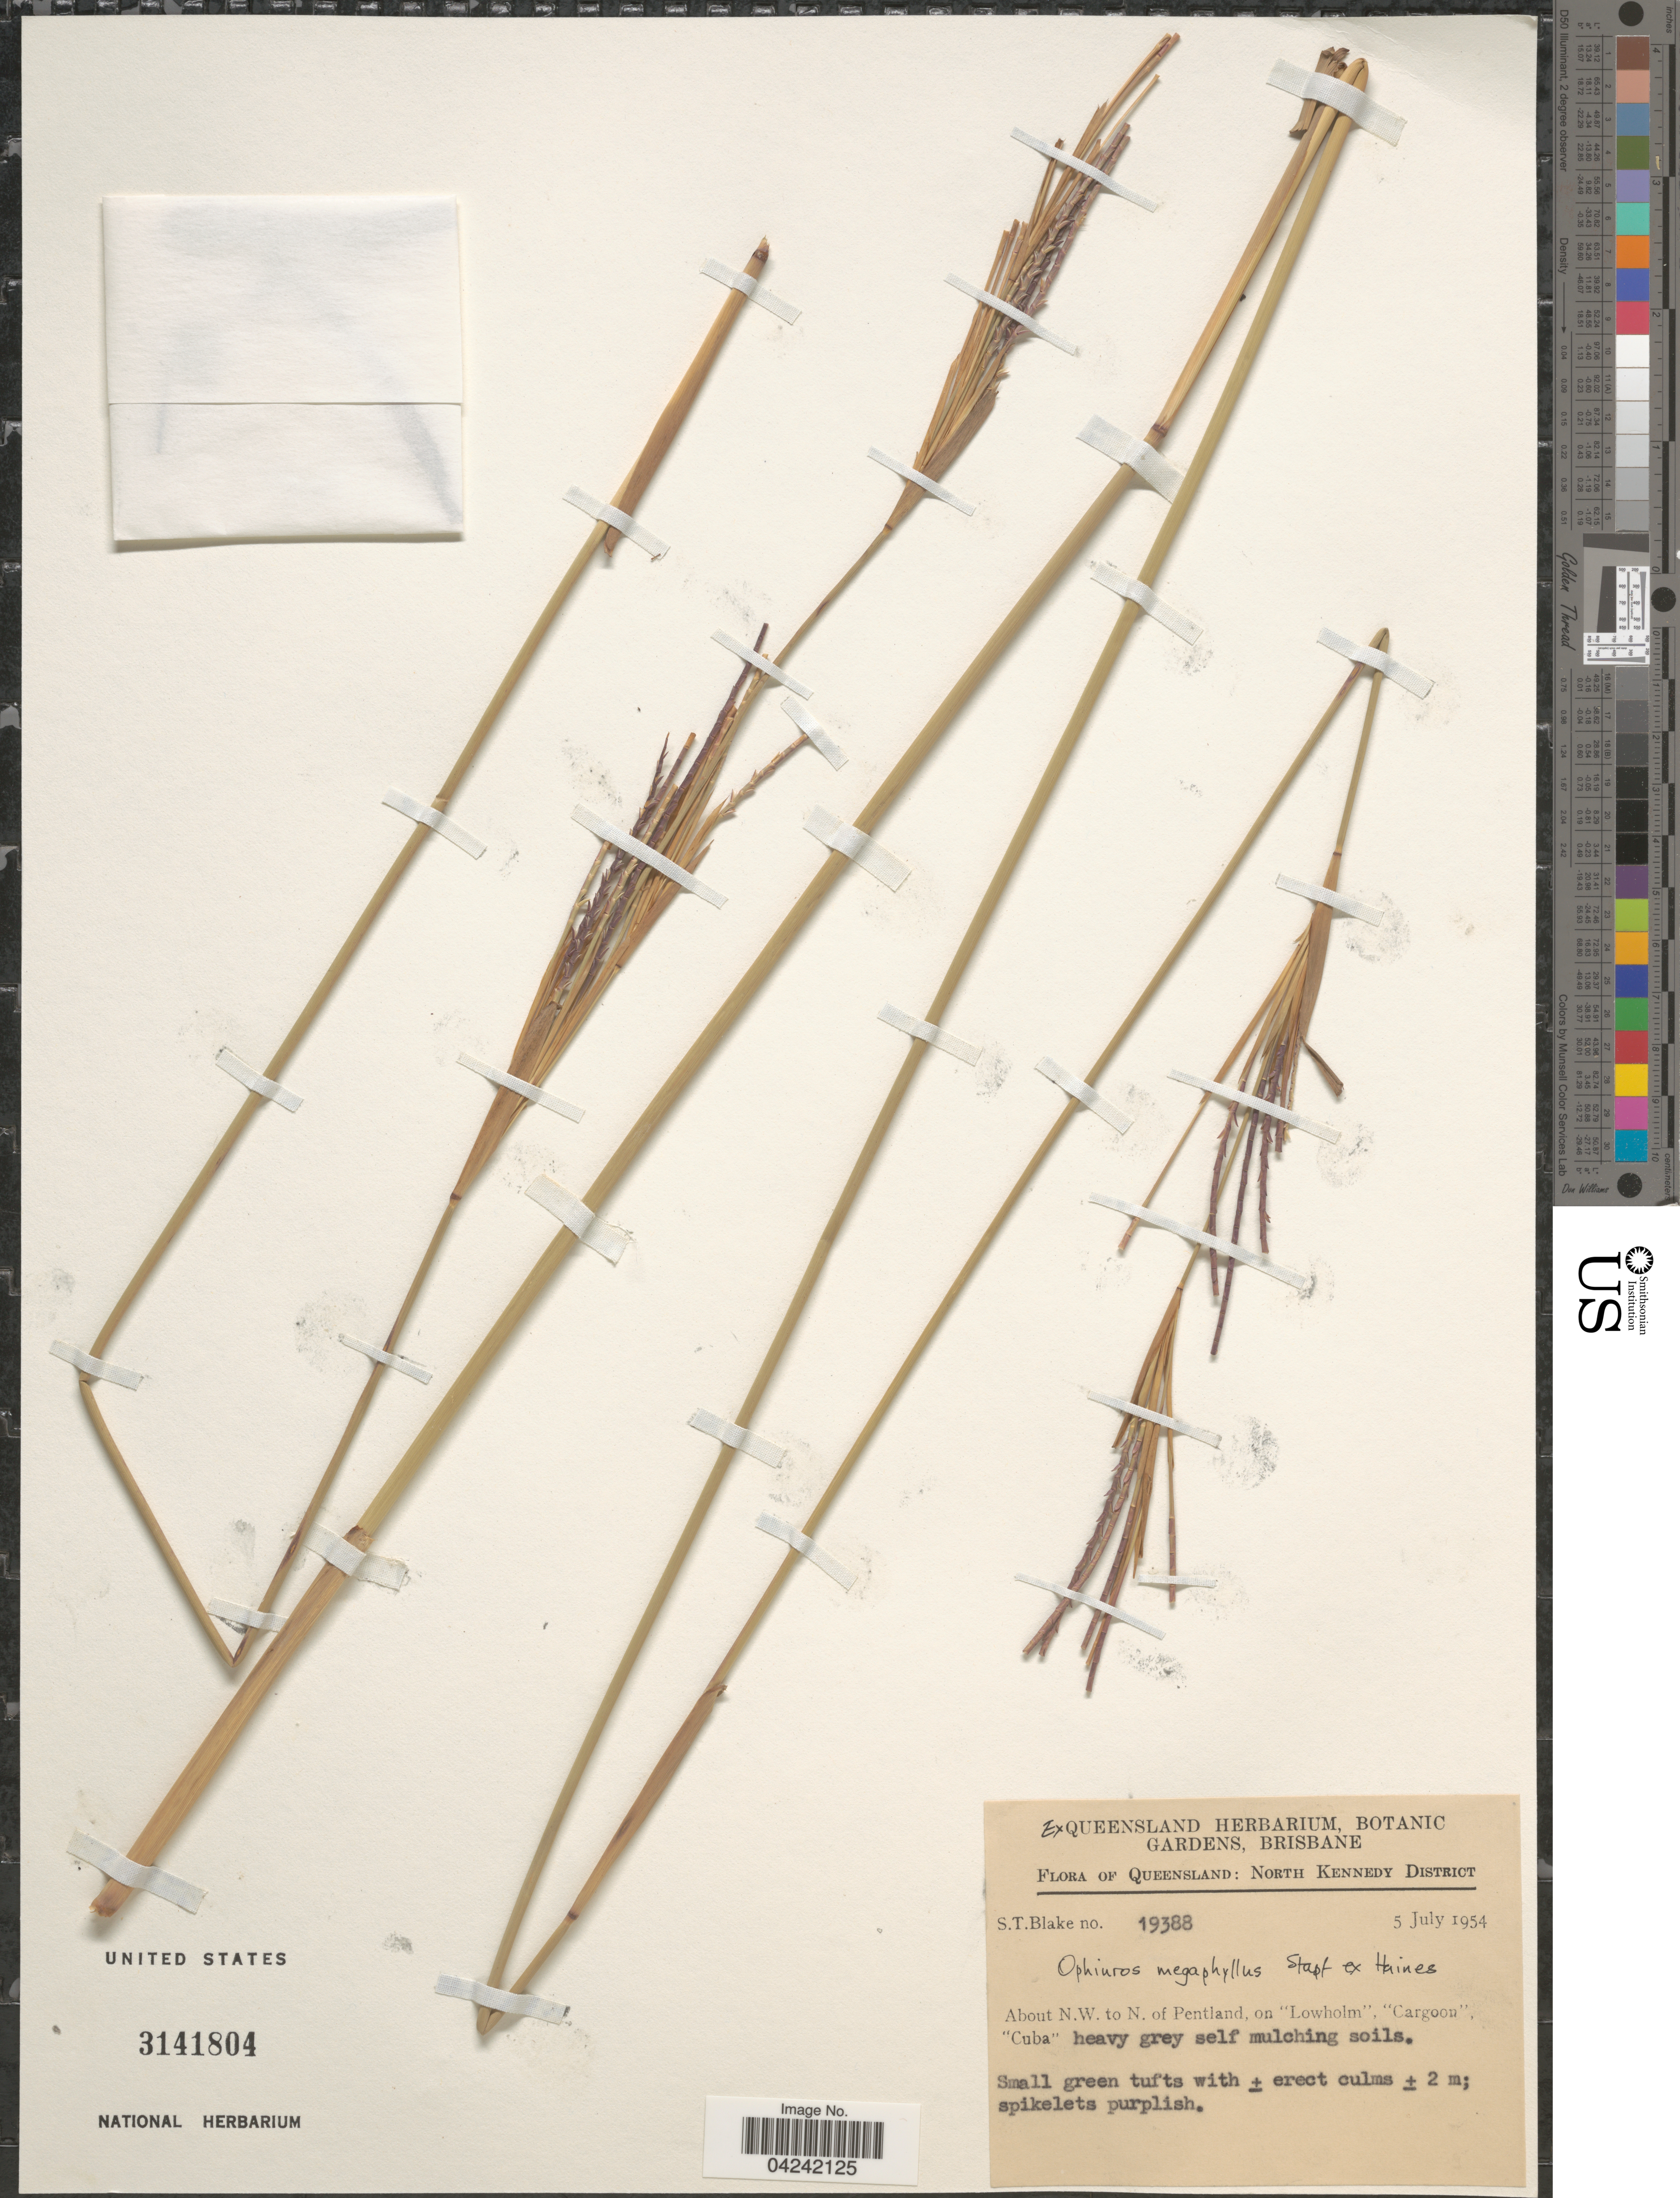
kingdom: Plantae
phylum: Tracheophyta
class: Liliopsida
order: Poales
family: Poaceae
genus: Ophiuros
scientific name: Ophiuros exaltatus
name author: (L.) Kuntze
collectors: S. T. Blake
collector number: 19388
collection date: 1954-07-05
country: Australia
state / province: Queensland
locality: North Kennedy District. About N.W. to N. of Pentland, on "Lowholm", "Cargoon", "Cuba".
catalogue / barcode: US 3141804